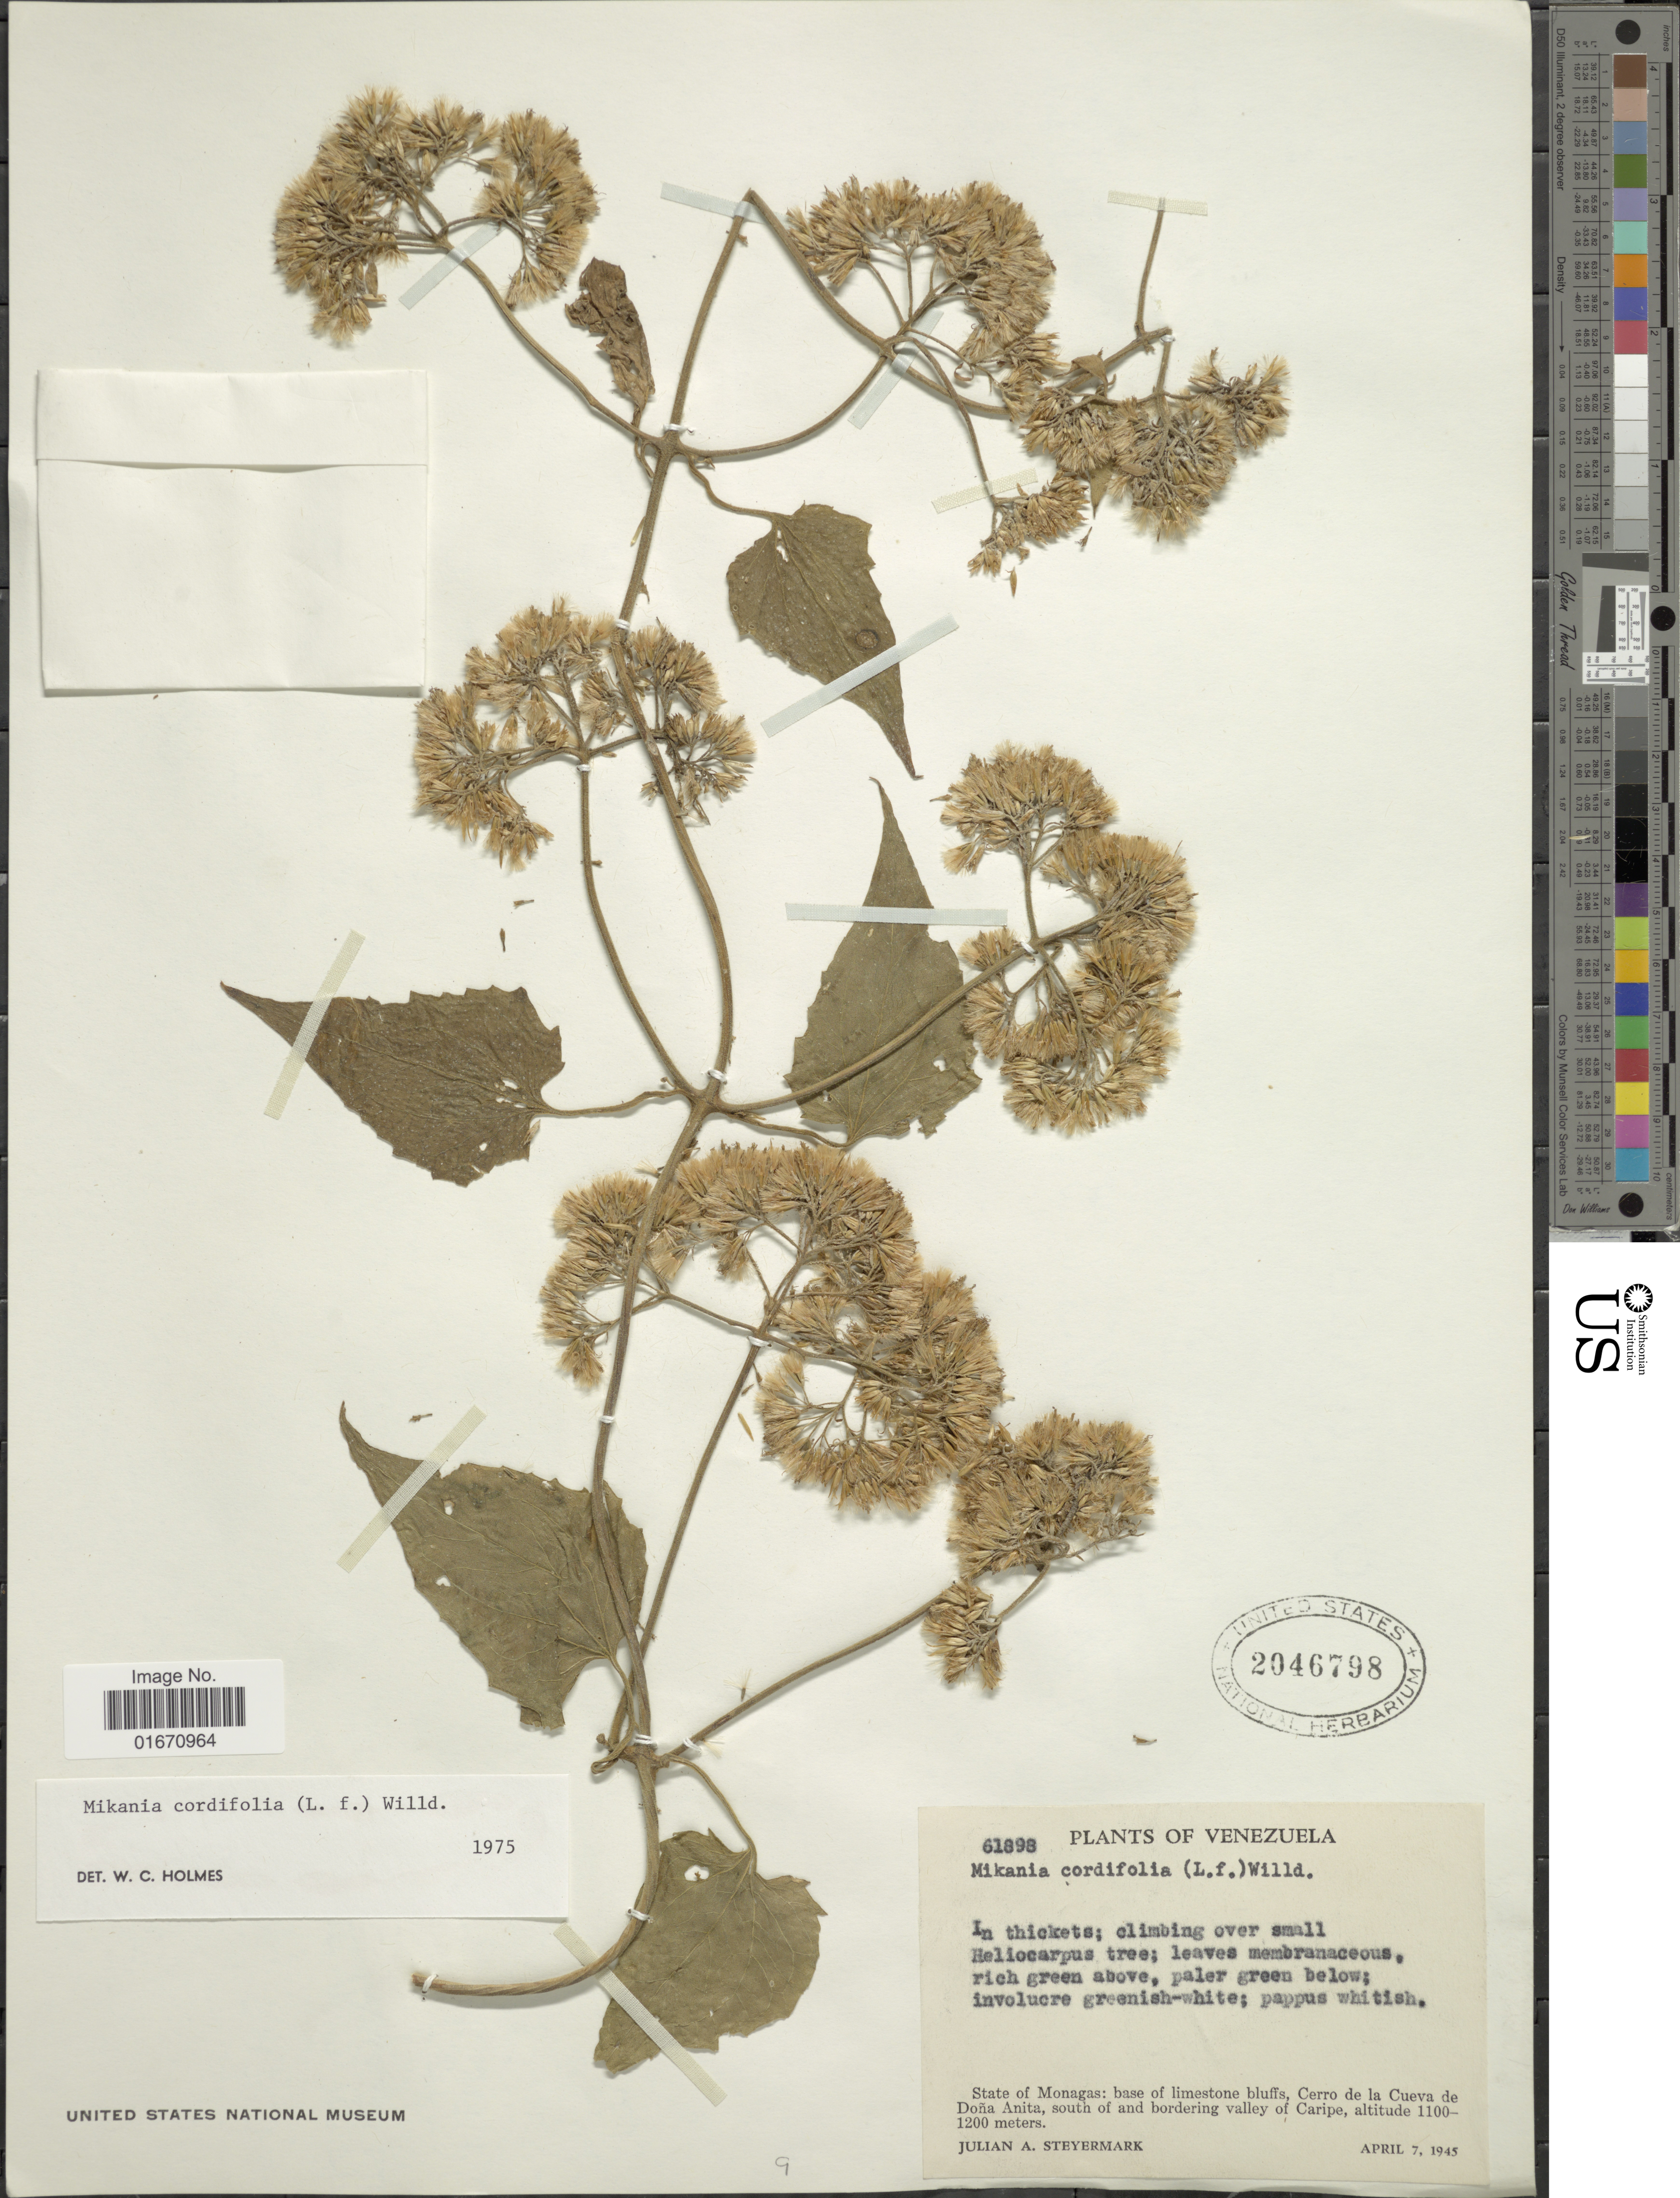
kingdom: Plantae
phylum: Tracheophyta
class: Magnoliopsida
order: Asterales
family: Asteraceae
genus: Mikania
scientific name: Mikania cordifolia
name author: Kunth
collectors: J. Steyermark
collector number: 61898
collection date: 1945-04-07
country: Venezuela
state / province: Monagas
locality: Base of limestone bluffs, Cerro de la Cueva de Dona Anita, south of and bordering valley of Caripe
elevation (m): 1100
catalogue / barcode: US 2046798